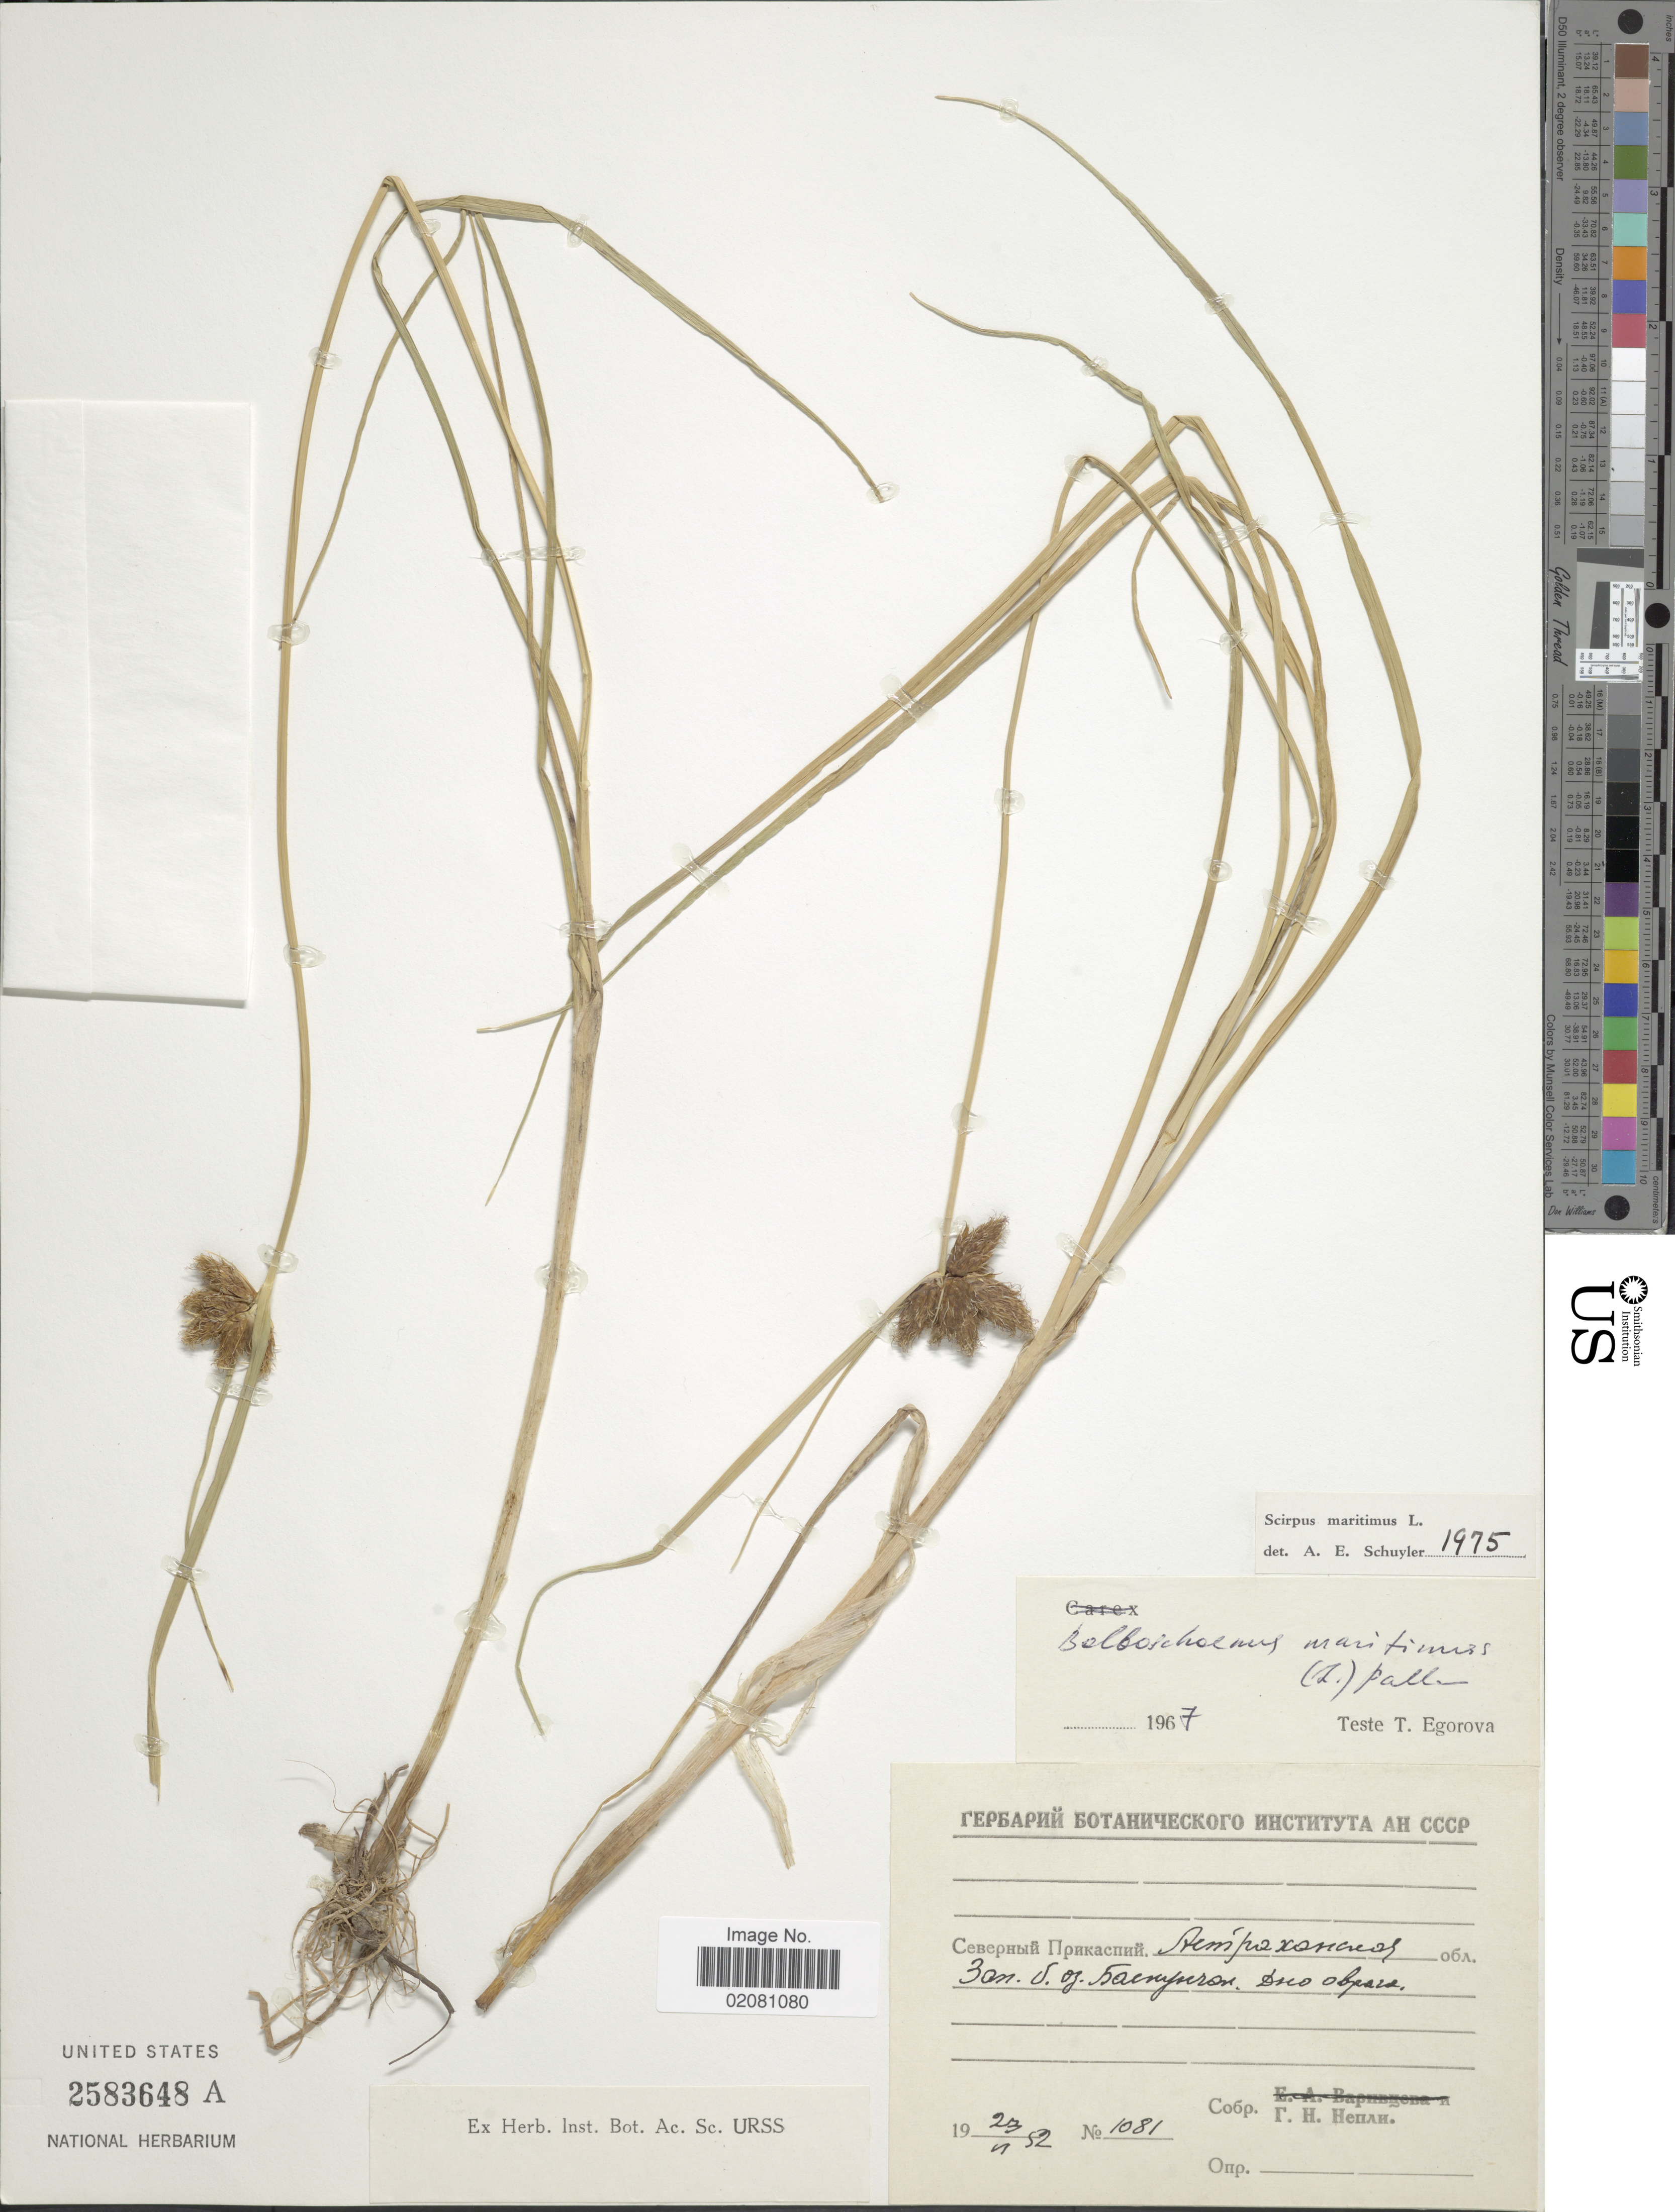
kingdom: Plantae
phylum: Tracheophyta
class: Liliopsida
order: Poales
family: Cyperaceae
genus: Bolboschoenus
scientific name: Bolboschoenus maritimus subsp. maritimus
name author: (L.) Palla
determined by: Strong, Mark T., (BOT), Smithsonian Institution - National Museum of Natural History (UNITED STATES)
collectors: G. Nepli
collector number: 1081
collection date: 1952-06-23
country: Russian Federation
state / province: Astrakhan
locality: West shore of Lake Basunchak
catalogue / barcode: US 2583648A